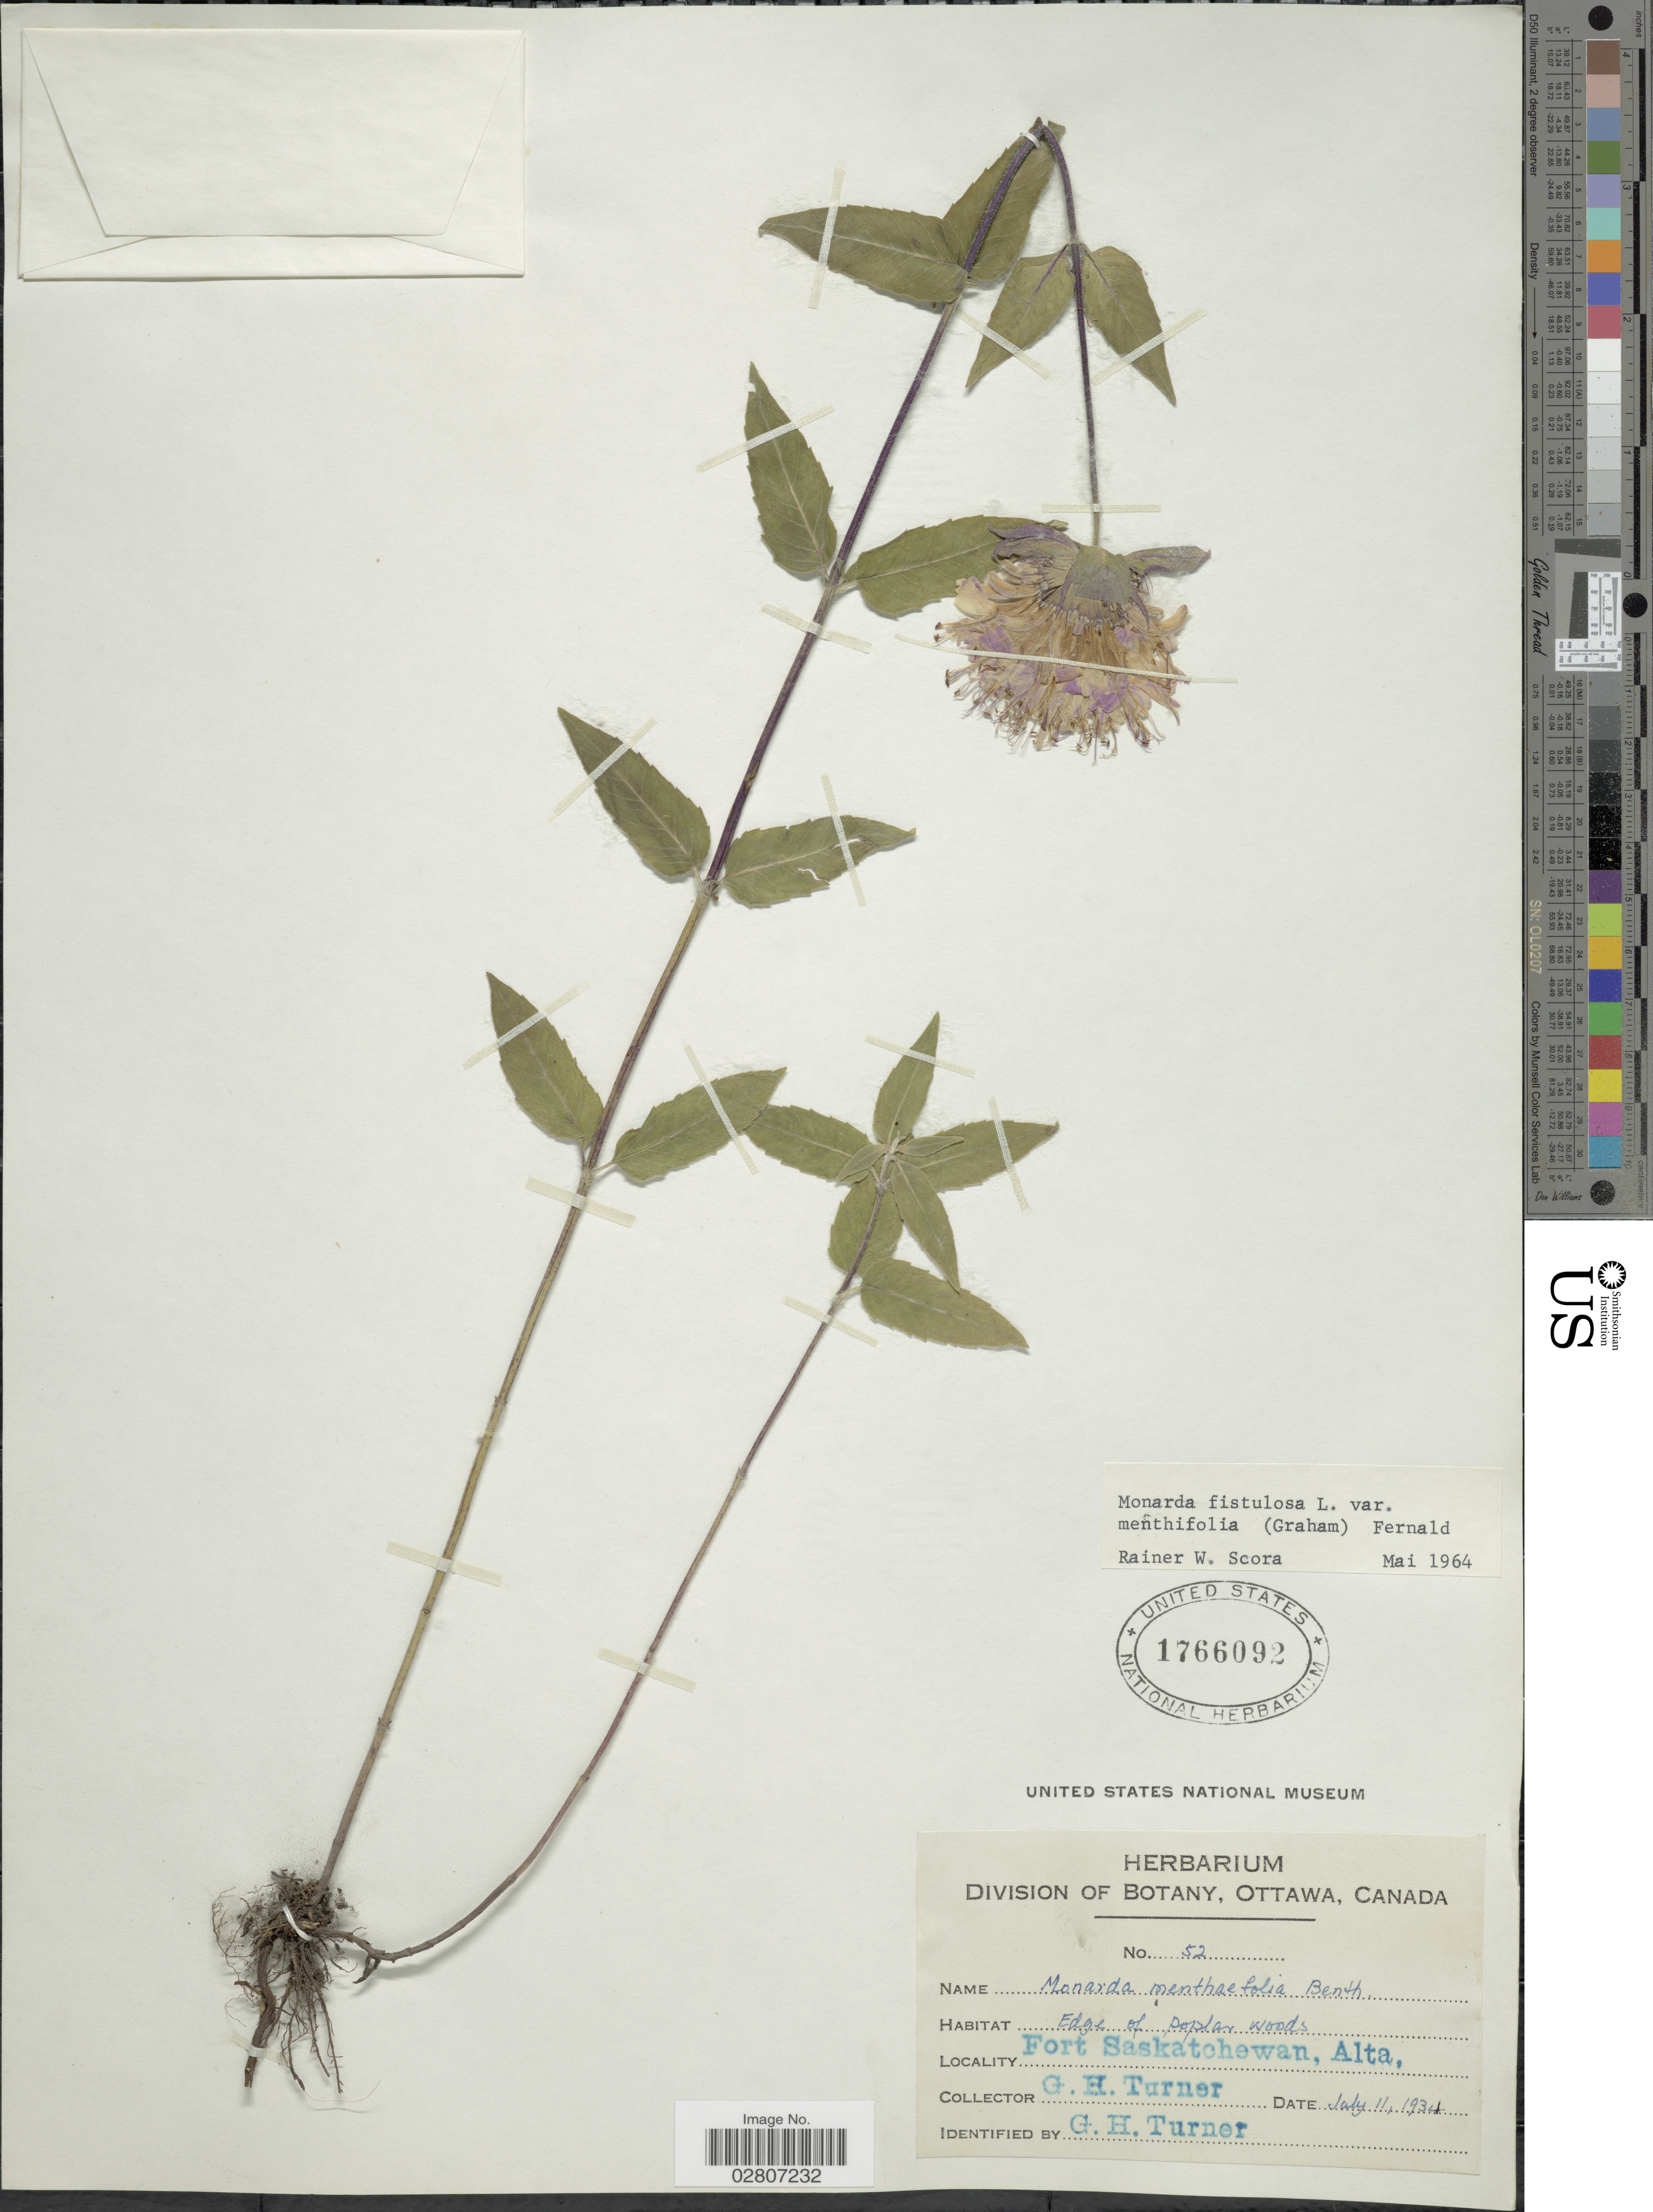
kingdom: Plantae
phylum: Tracheophyta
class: Magnoliopsida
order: Lamiales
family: Lamiaceae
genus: Monarda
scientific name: Monarda fistulosa var. menthifolia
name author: (Graham) Fernald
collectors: G. H. Turner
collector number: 52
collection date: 1934-07-11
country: Canada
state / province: Alberta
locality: Ottawa. Edge of poplar woods. Fort Saskatchewan, Alta.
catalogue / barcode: US 1766092